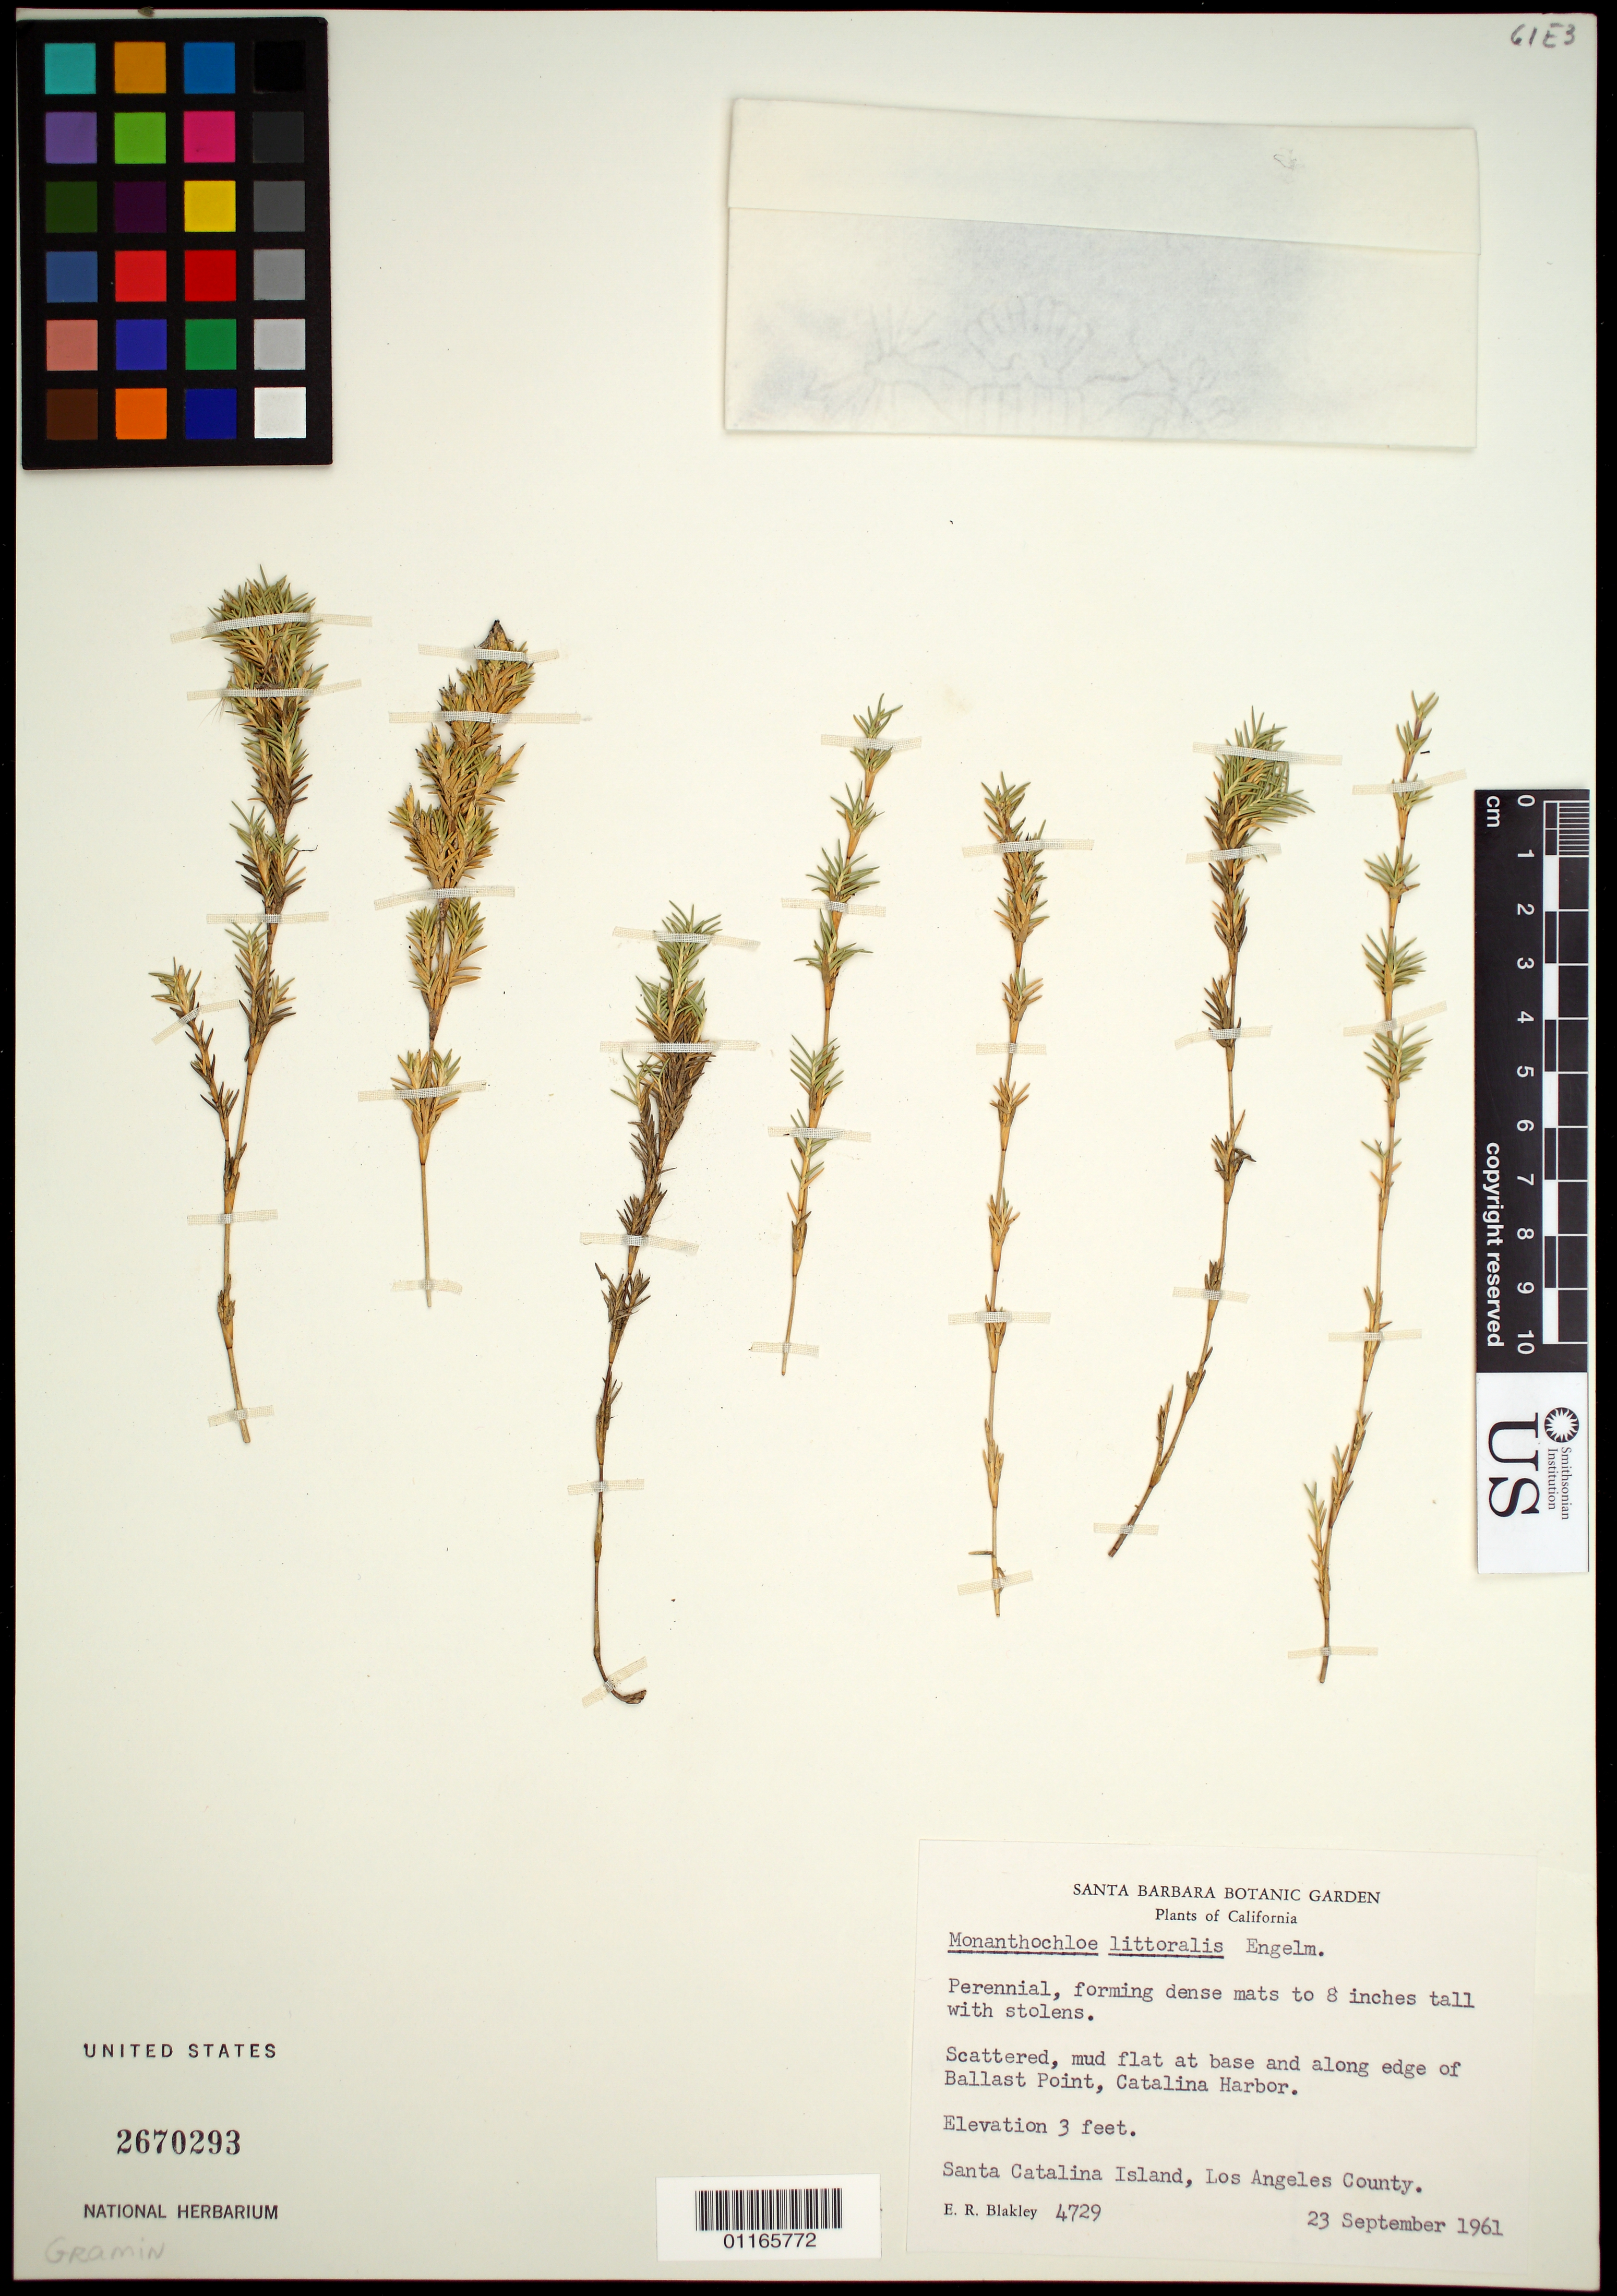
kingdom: Plantae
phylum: Tracheophyta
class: Liliopsida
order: Poales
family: Poaceae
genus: Monanthochloe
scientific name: Monanthochloe littoralis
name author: Engelm.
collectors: E. R. Blakley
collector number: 4729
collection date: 1961-09-23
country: United States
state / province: California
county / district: Los Angeles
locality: At base and along edge of Ballast Point, Catalina Harbor. Santa Catalina Island.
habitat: Scattered, mud flat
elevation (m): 1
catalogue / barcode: US 2670293